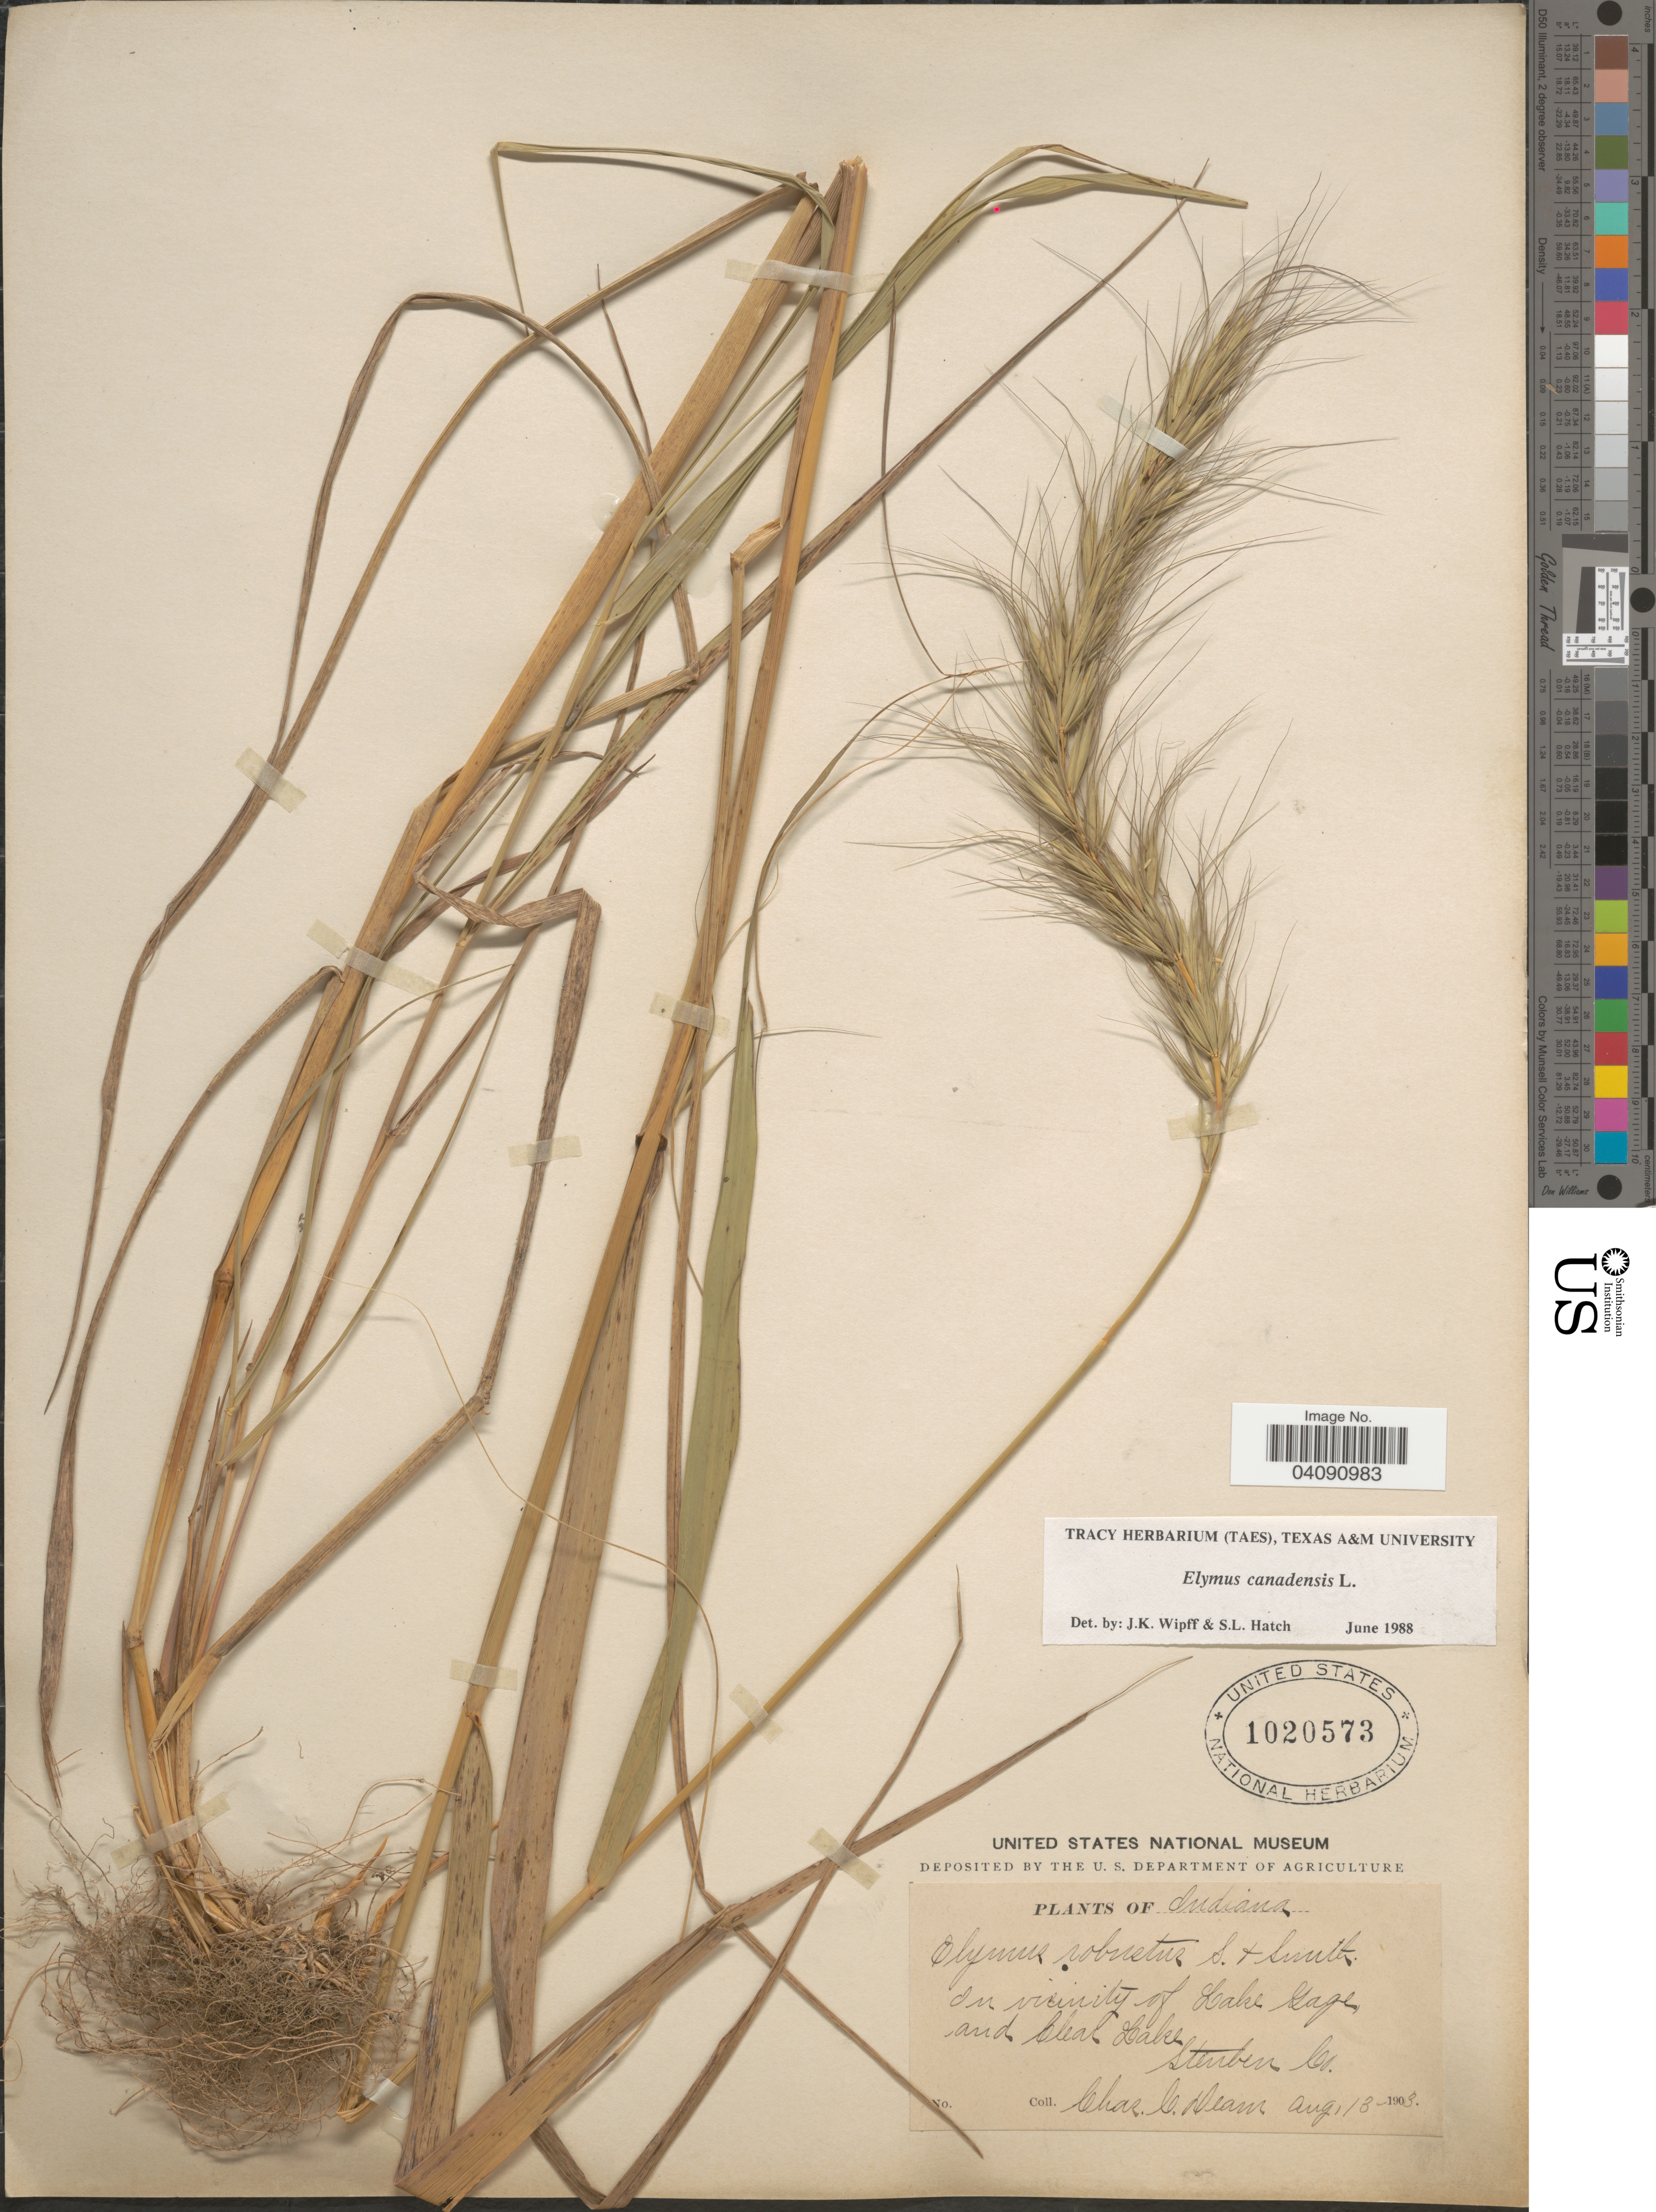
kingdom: Plantae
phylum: Tracheophyta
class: Liliopsida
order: Poales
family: Poaceae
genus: Elymus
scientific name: Elymus canadensis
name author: L.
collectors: C. C. Deam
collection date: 1903-08-13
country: United States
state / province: Indiana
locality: In vicinity of Lake Gage and Clear Lake, Steuben Co.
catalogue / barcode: US 1020573